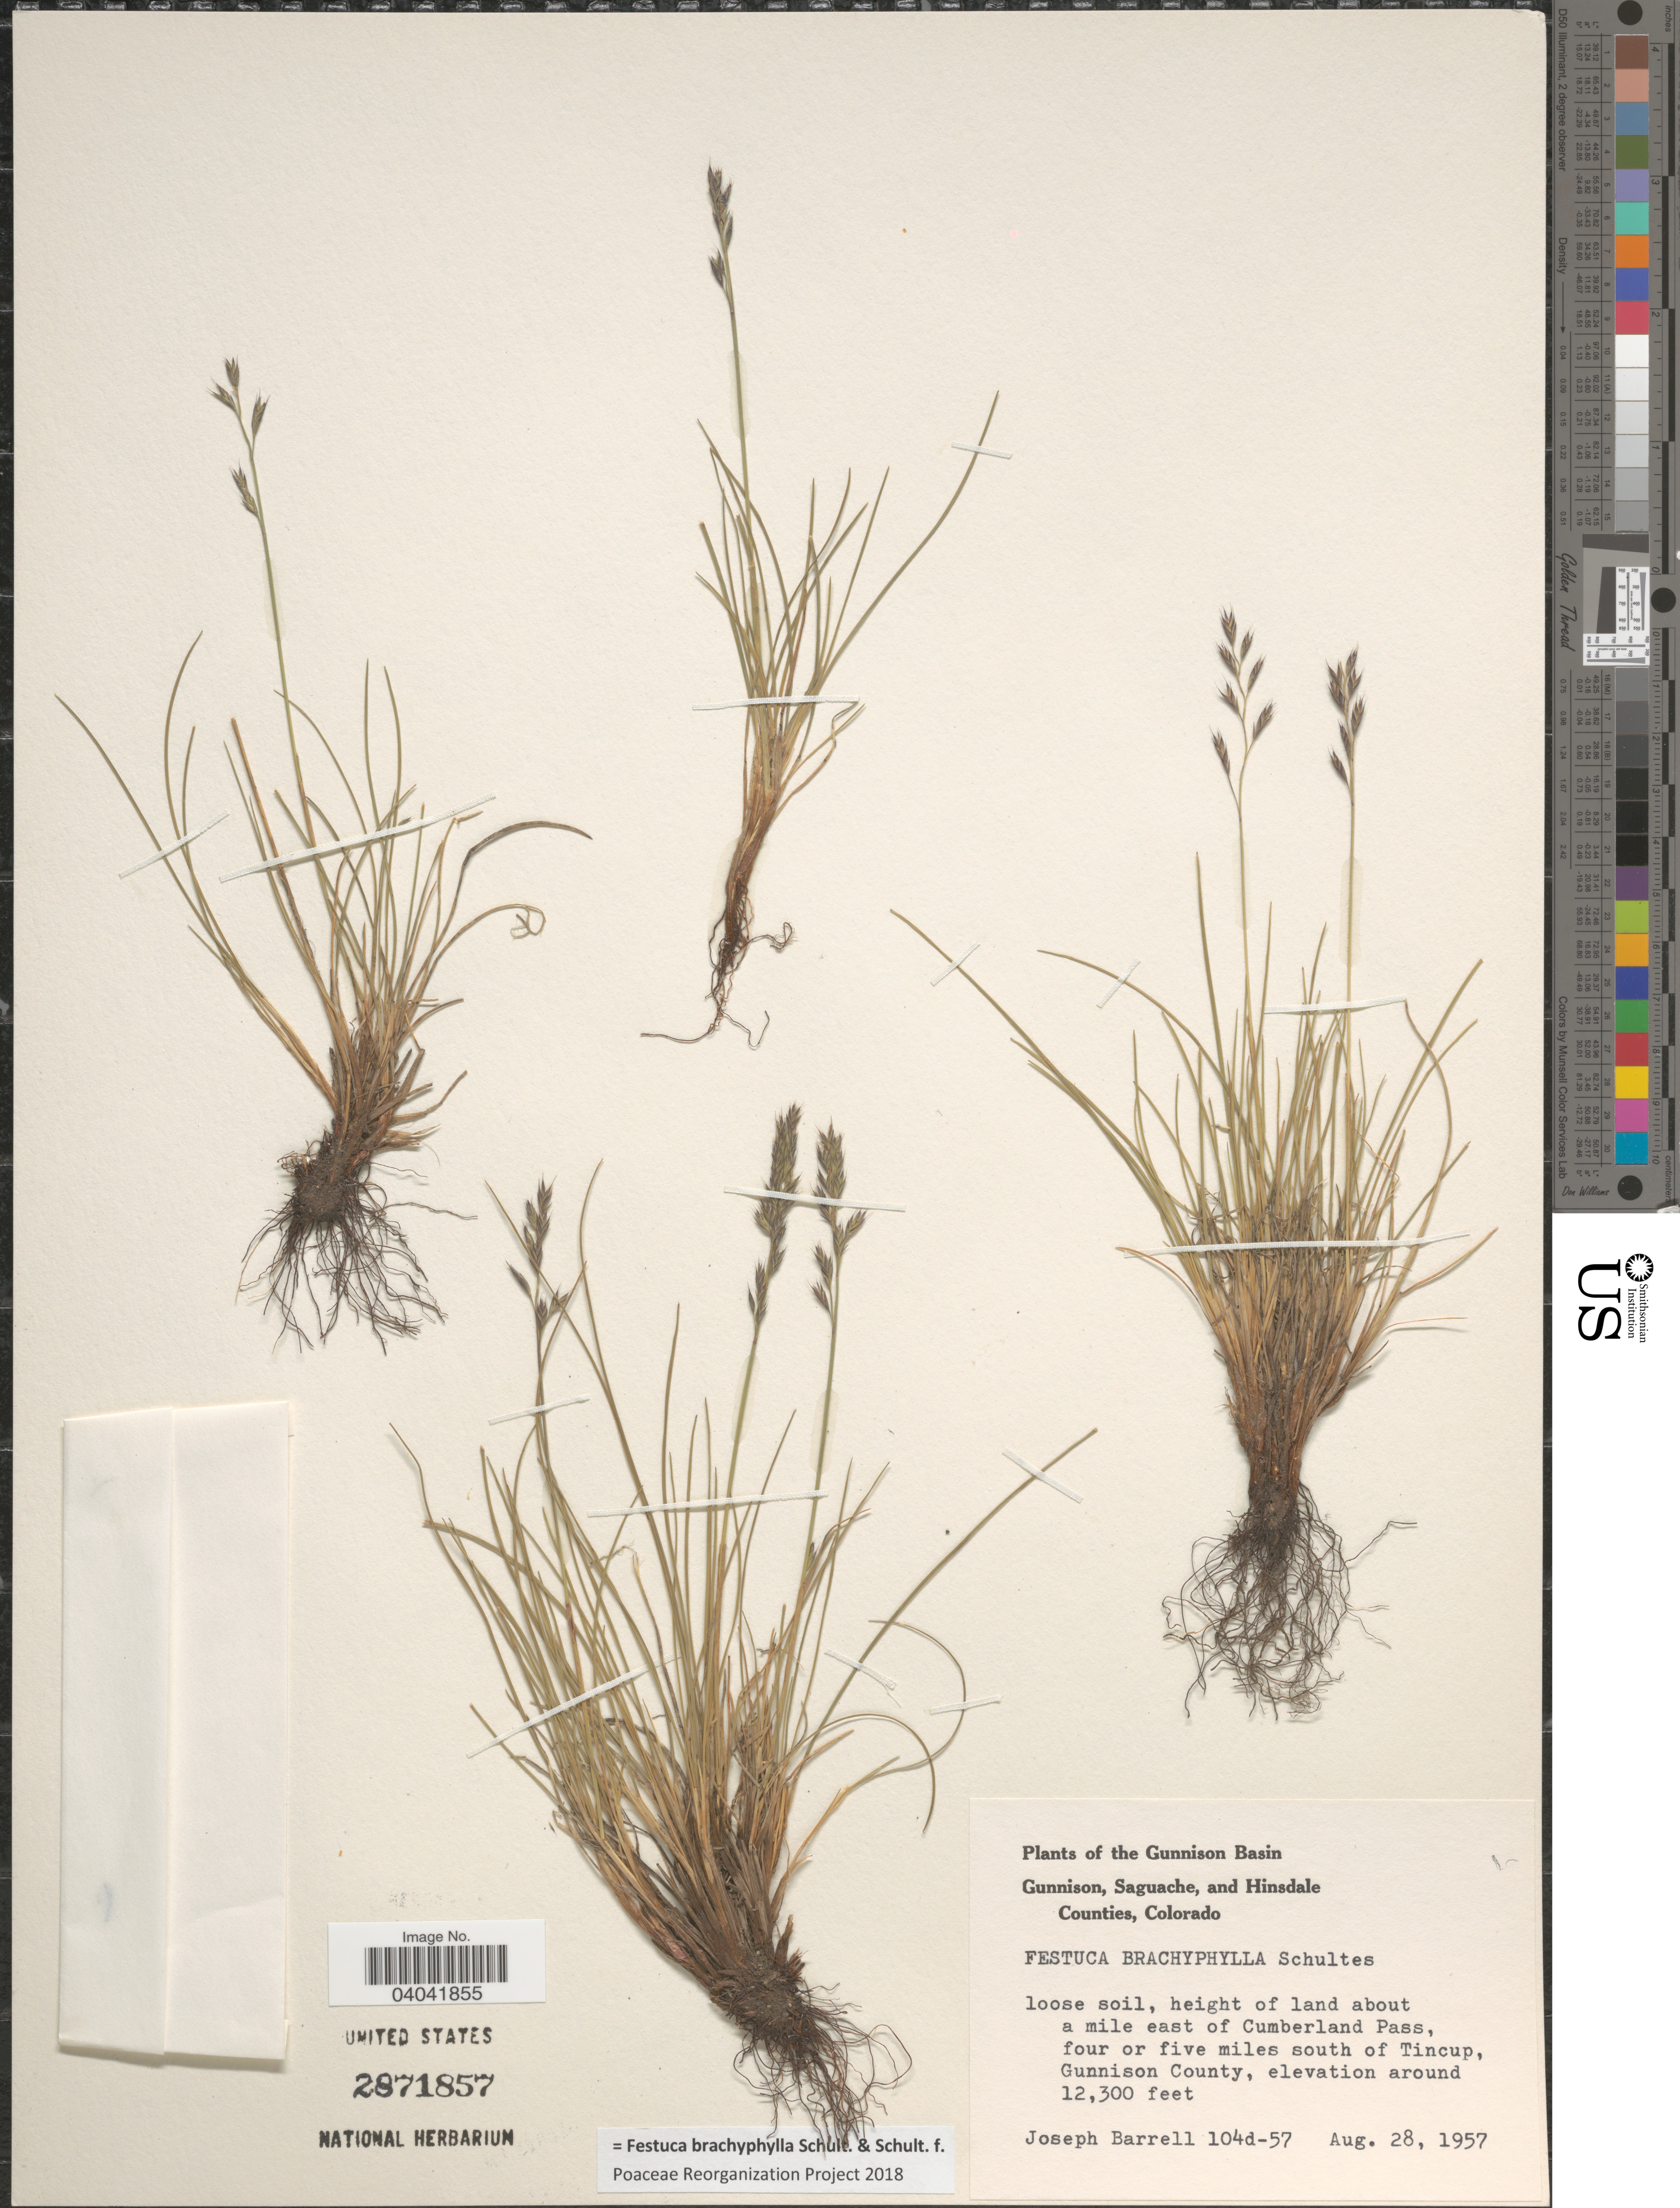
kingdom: Plantae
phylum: Tracheophyta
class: Liliopsida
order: Poales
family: Poaceae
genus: Festuca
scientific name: Festuca brachyphylla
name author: Schult. & Schult. f.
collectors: J. Barrell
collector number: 104d-57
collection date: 1957-08-28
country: United States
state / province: Colorado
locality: The Gunnison Basin. height of land about a mile east of Cumberland Pass, four or five miles south of Tincup, Gunnison County.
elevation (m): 3749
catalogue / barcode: US 2871857